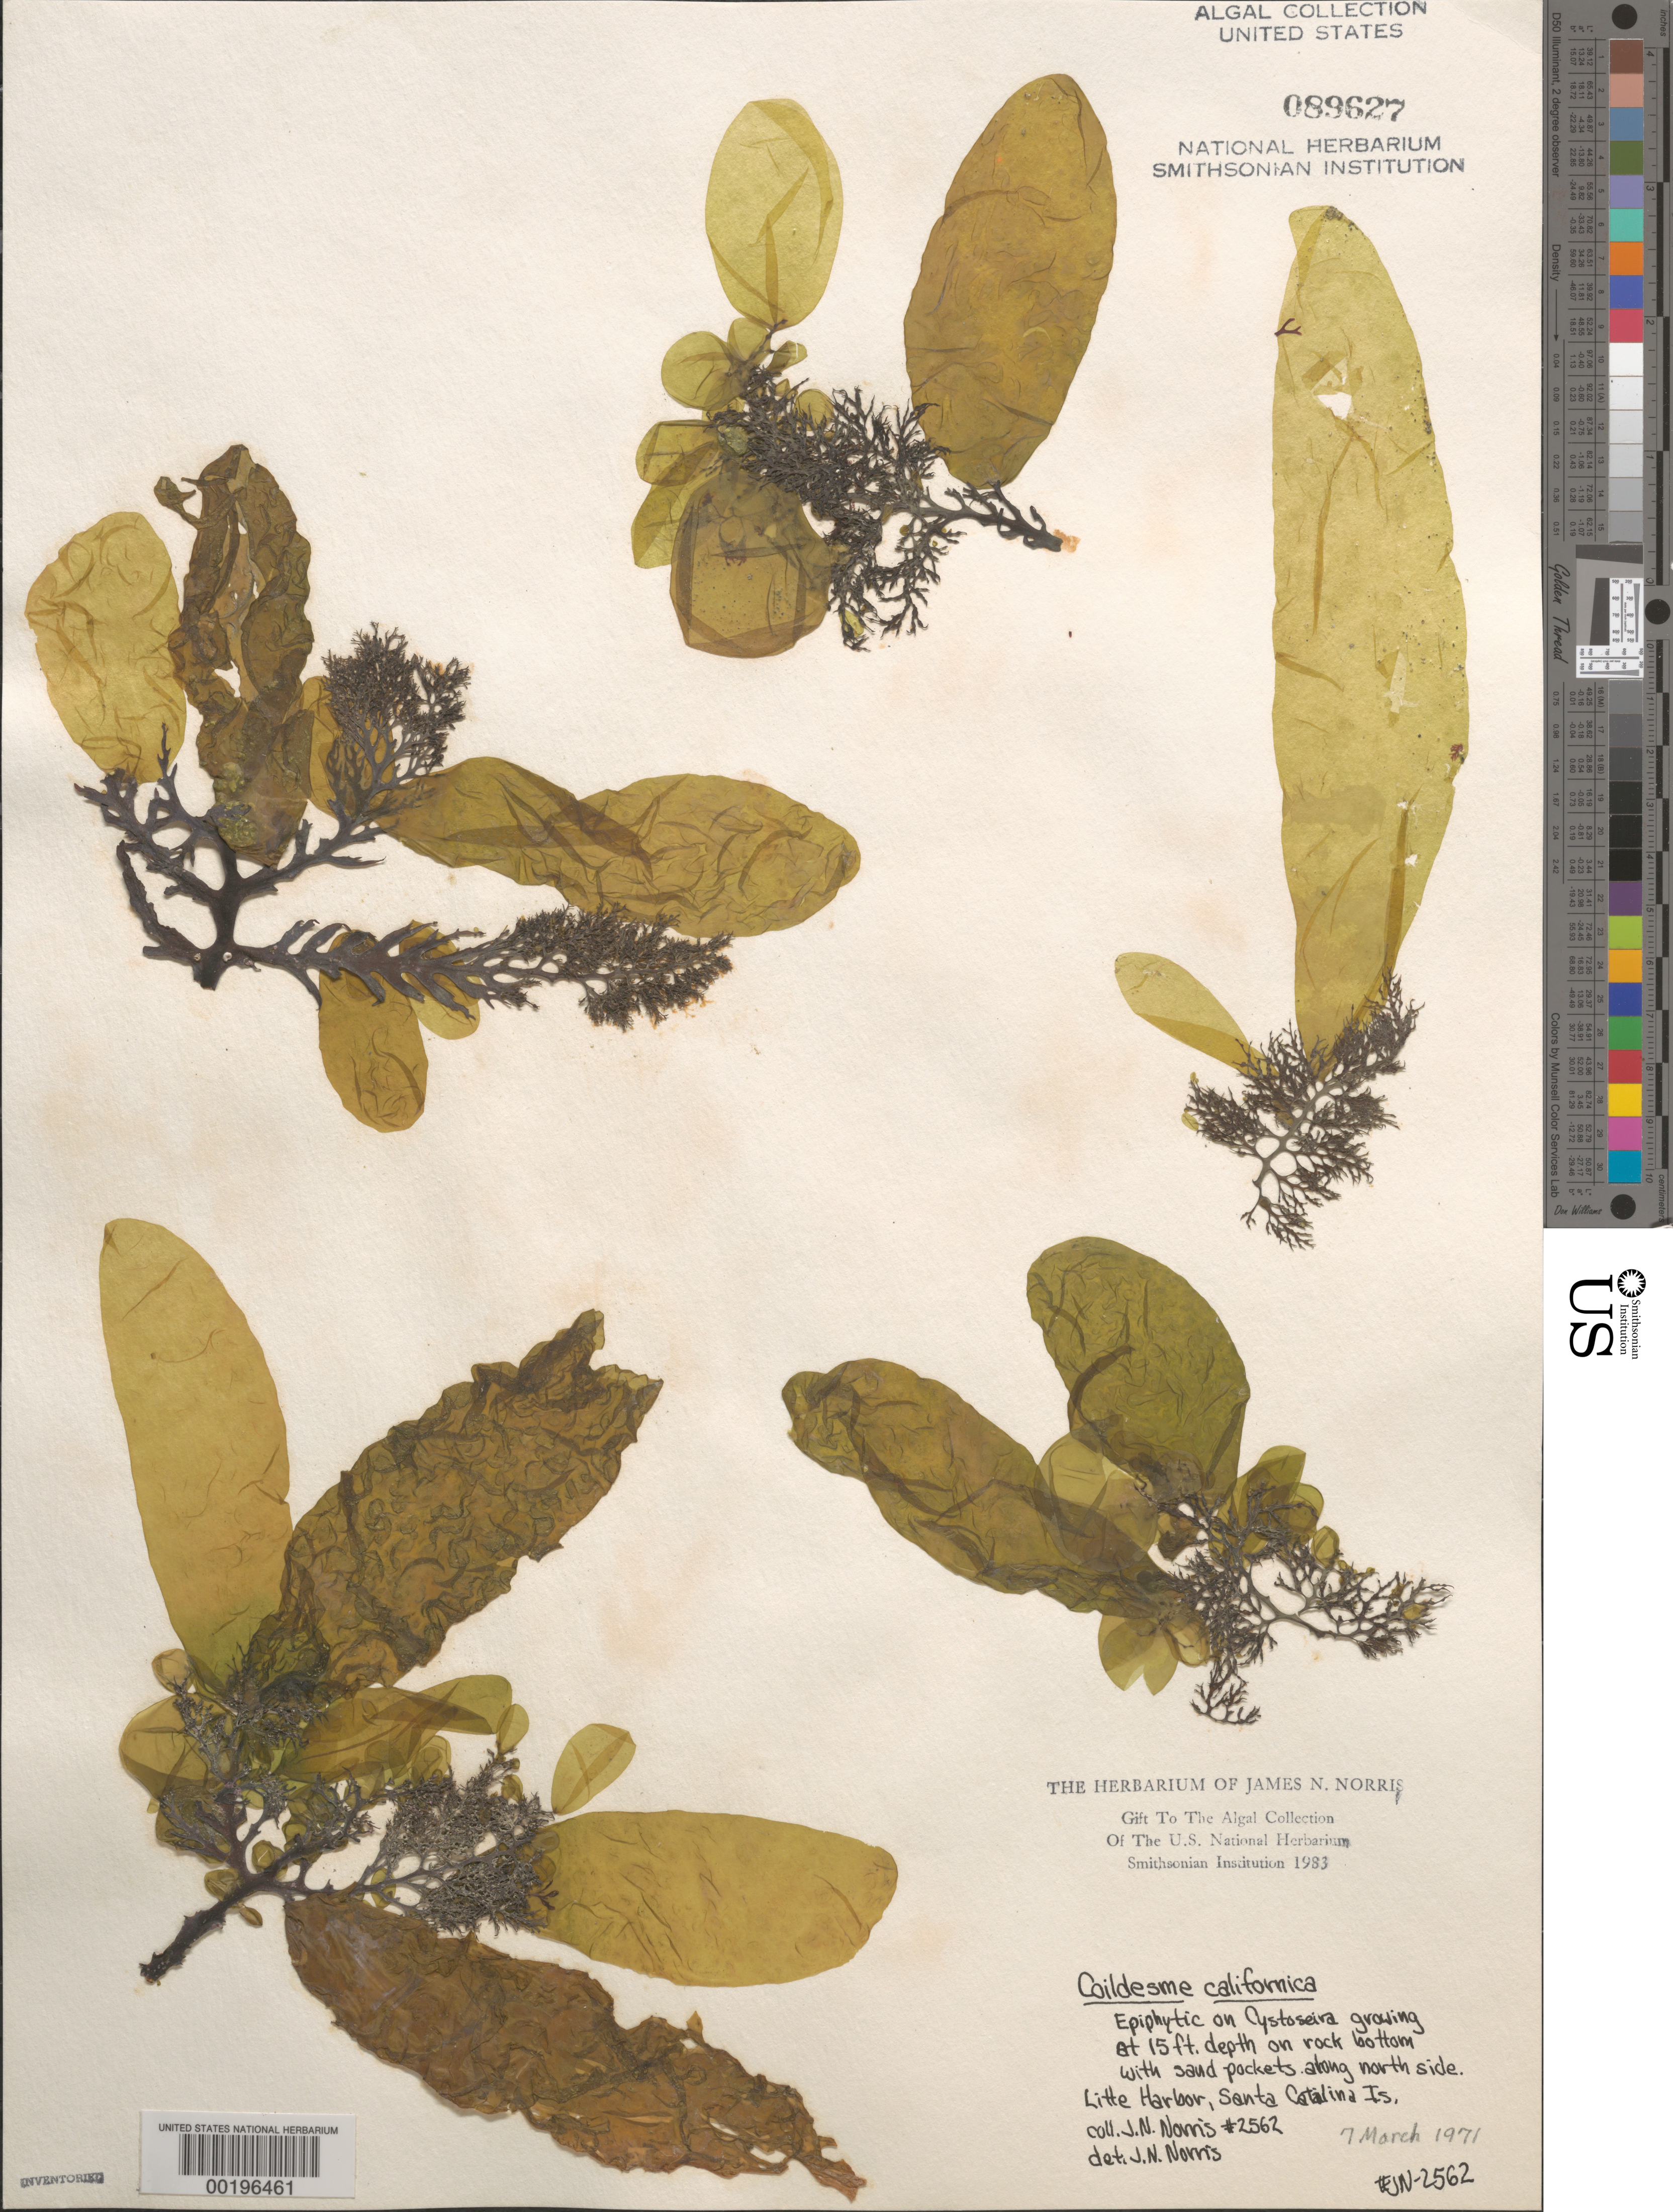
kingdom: Chromista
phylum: Ochrophyta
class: Phaeophyceae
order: Ectocarpales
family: Chordariaceae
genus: Coilodesme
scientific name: Coilodesme californica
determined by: Norris, James N.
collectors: J. N. Norris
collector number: JN-2562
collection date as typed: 07 Mar 1971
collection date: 1971-03-07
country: United States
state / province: California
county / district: Los Angeles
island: Santa Catalina Island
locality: Little Harbor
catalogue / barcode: US 89627